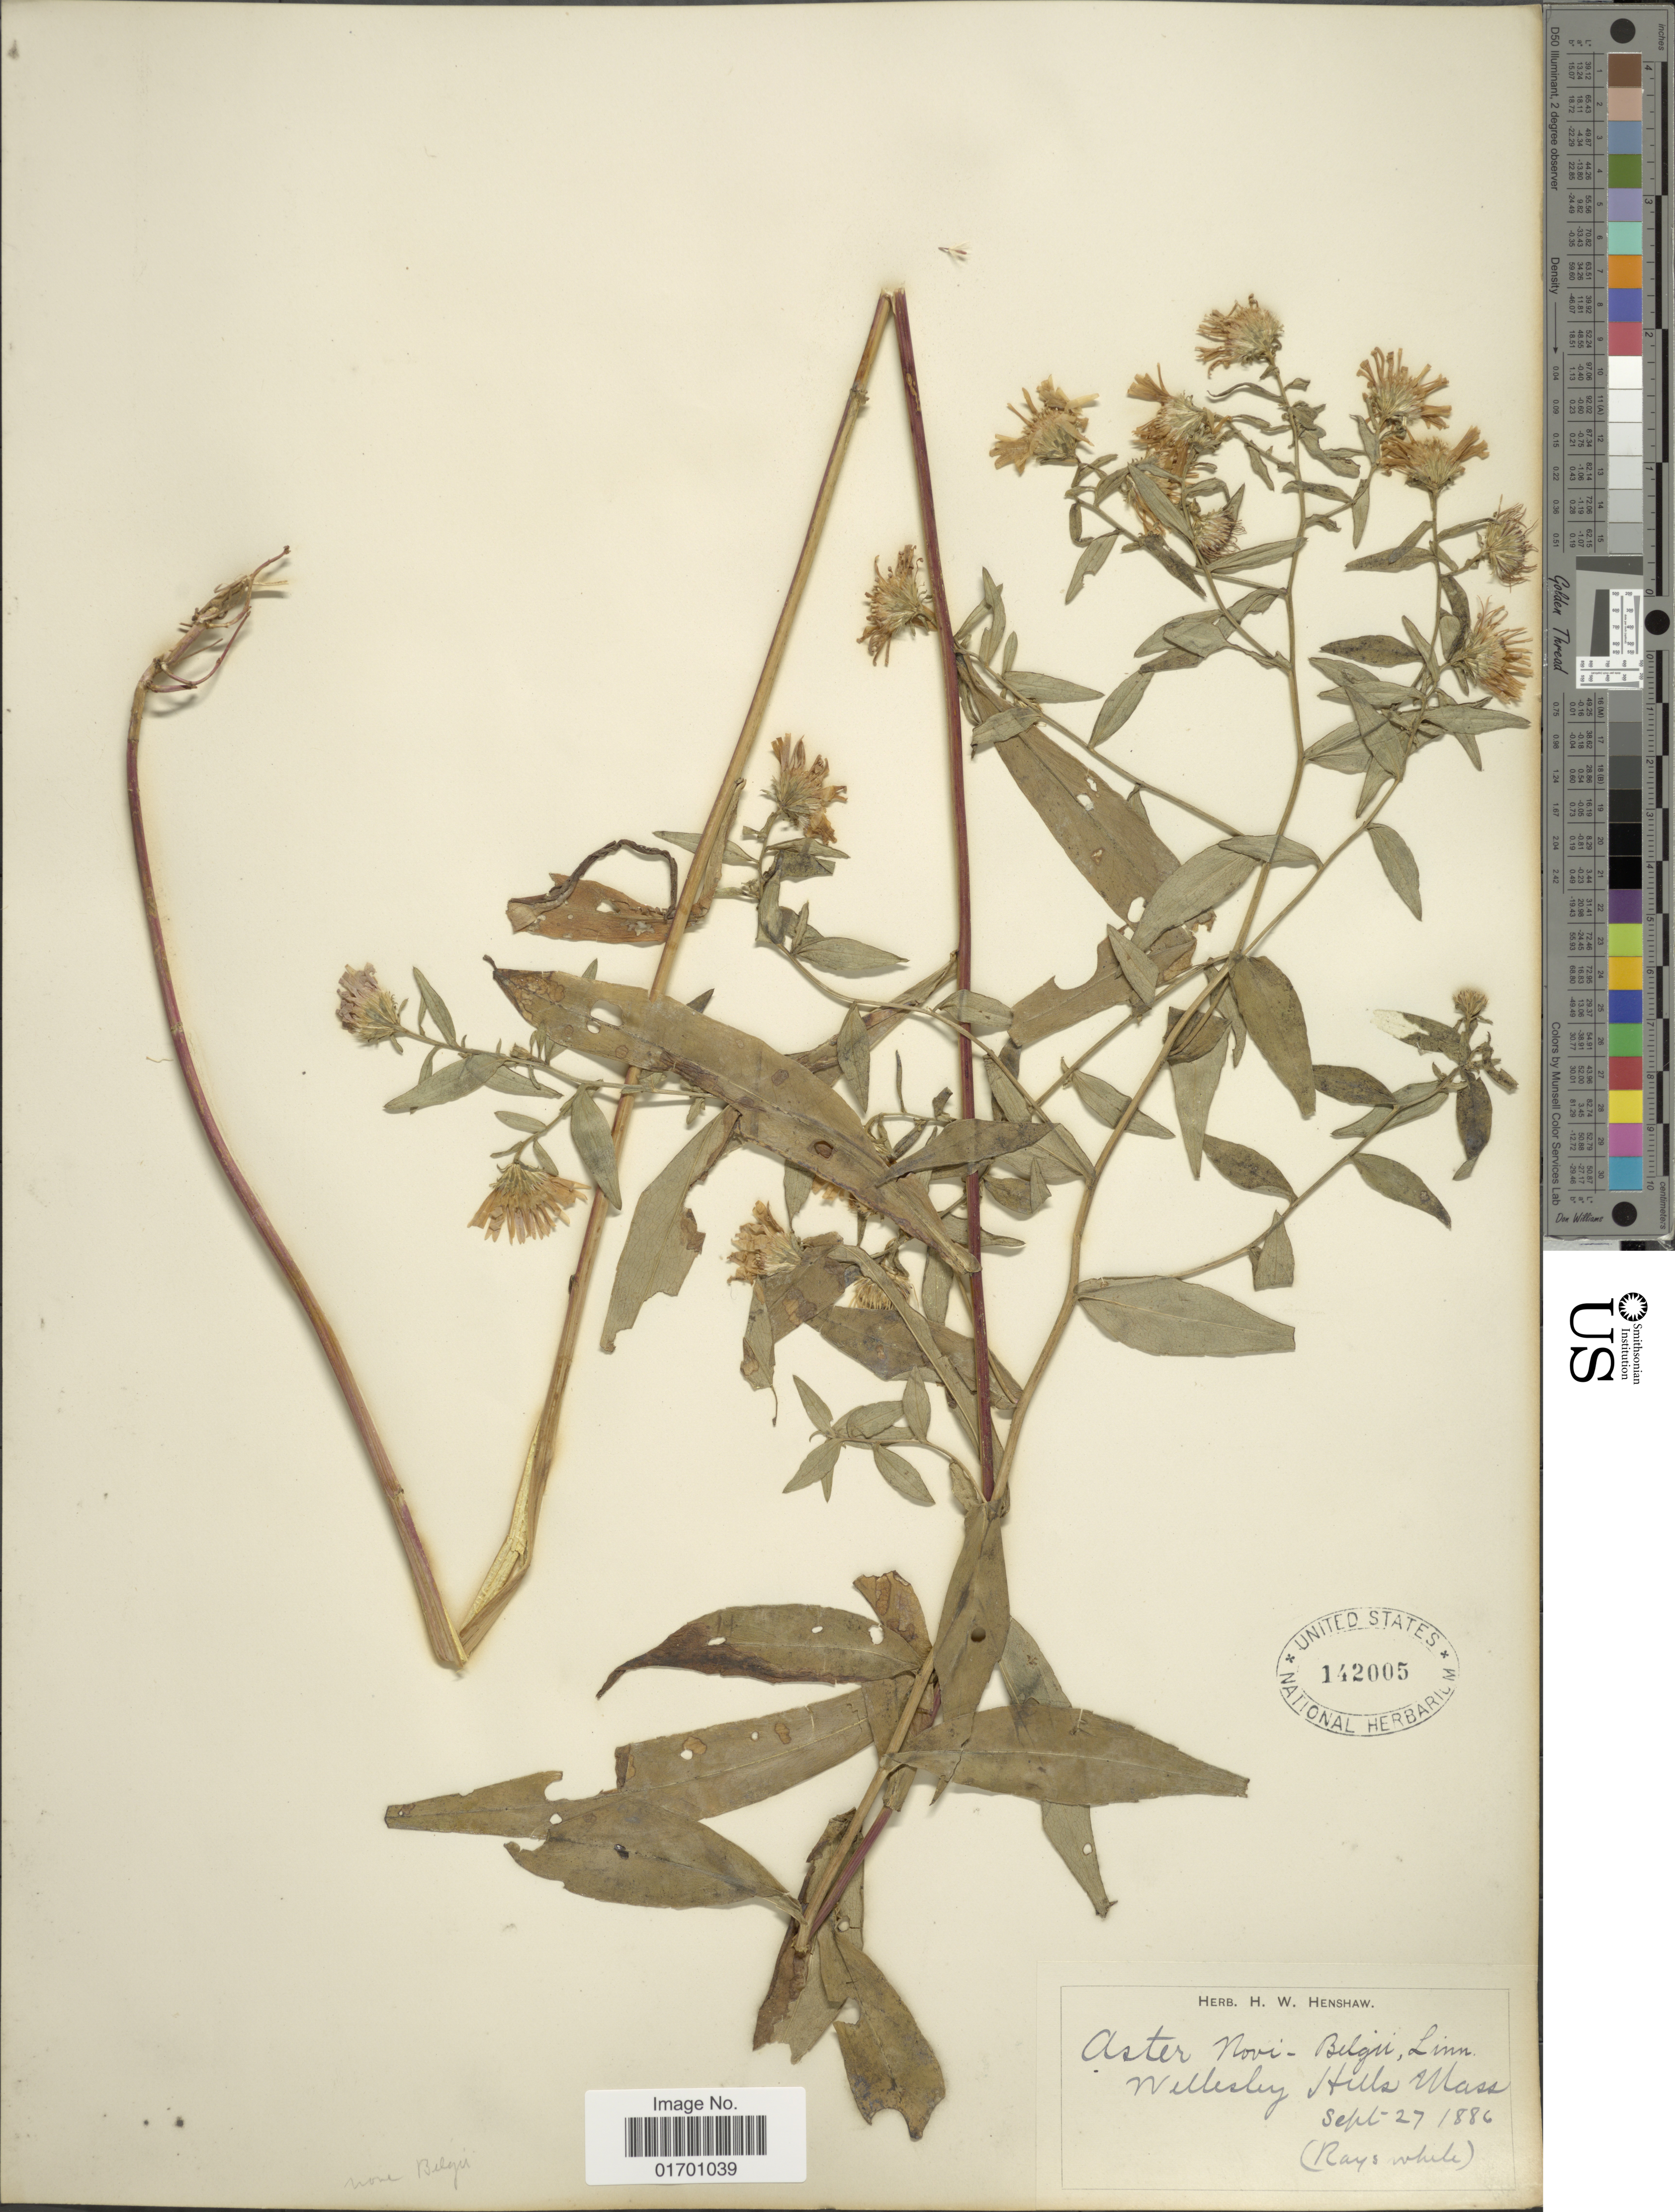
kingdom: Plantae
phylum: Tracheophyta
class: Magnoliopsida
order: Asterales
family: Asteraceae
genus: Symphyotrichum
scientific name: Symphyotrichum novi-belgii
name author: (L.) G.L. Nesom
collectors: ex herb. H. W. Henshaw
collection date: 1886-09-27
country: United States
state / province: Massachusetts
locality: Wellesly Hills Mass.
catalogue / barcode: US 142005